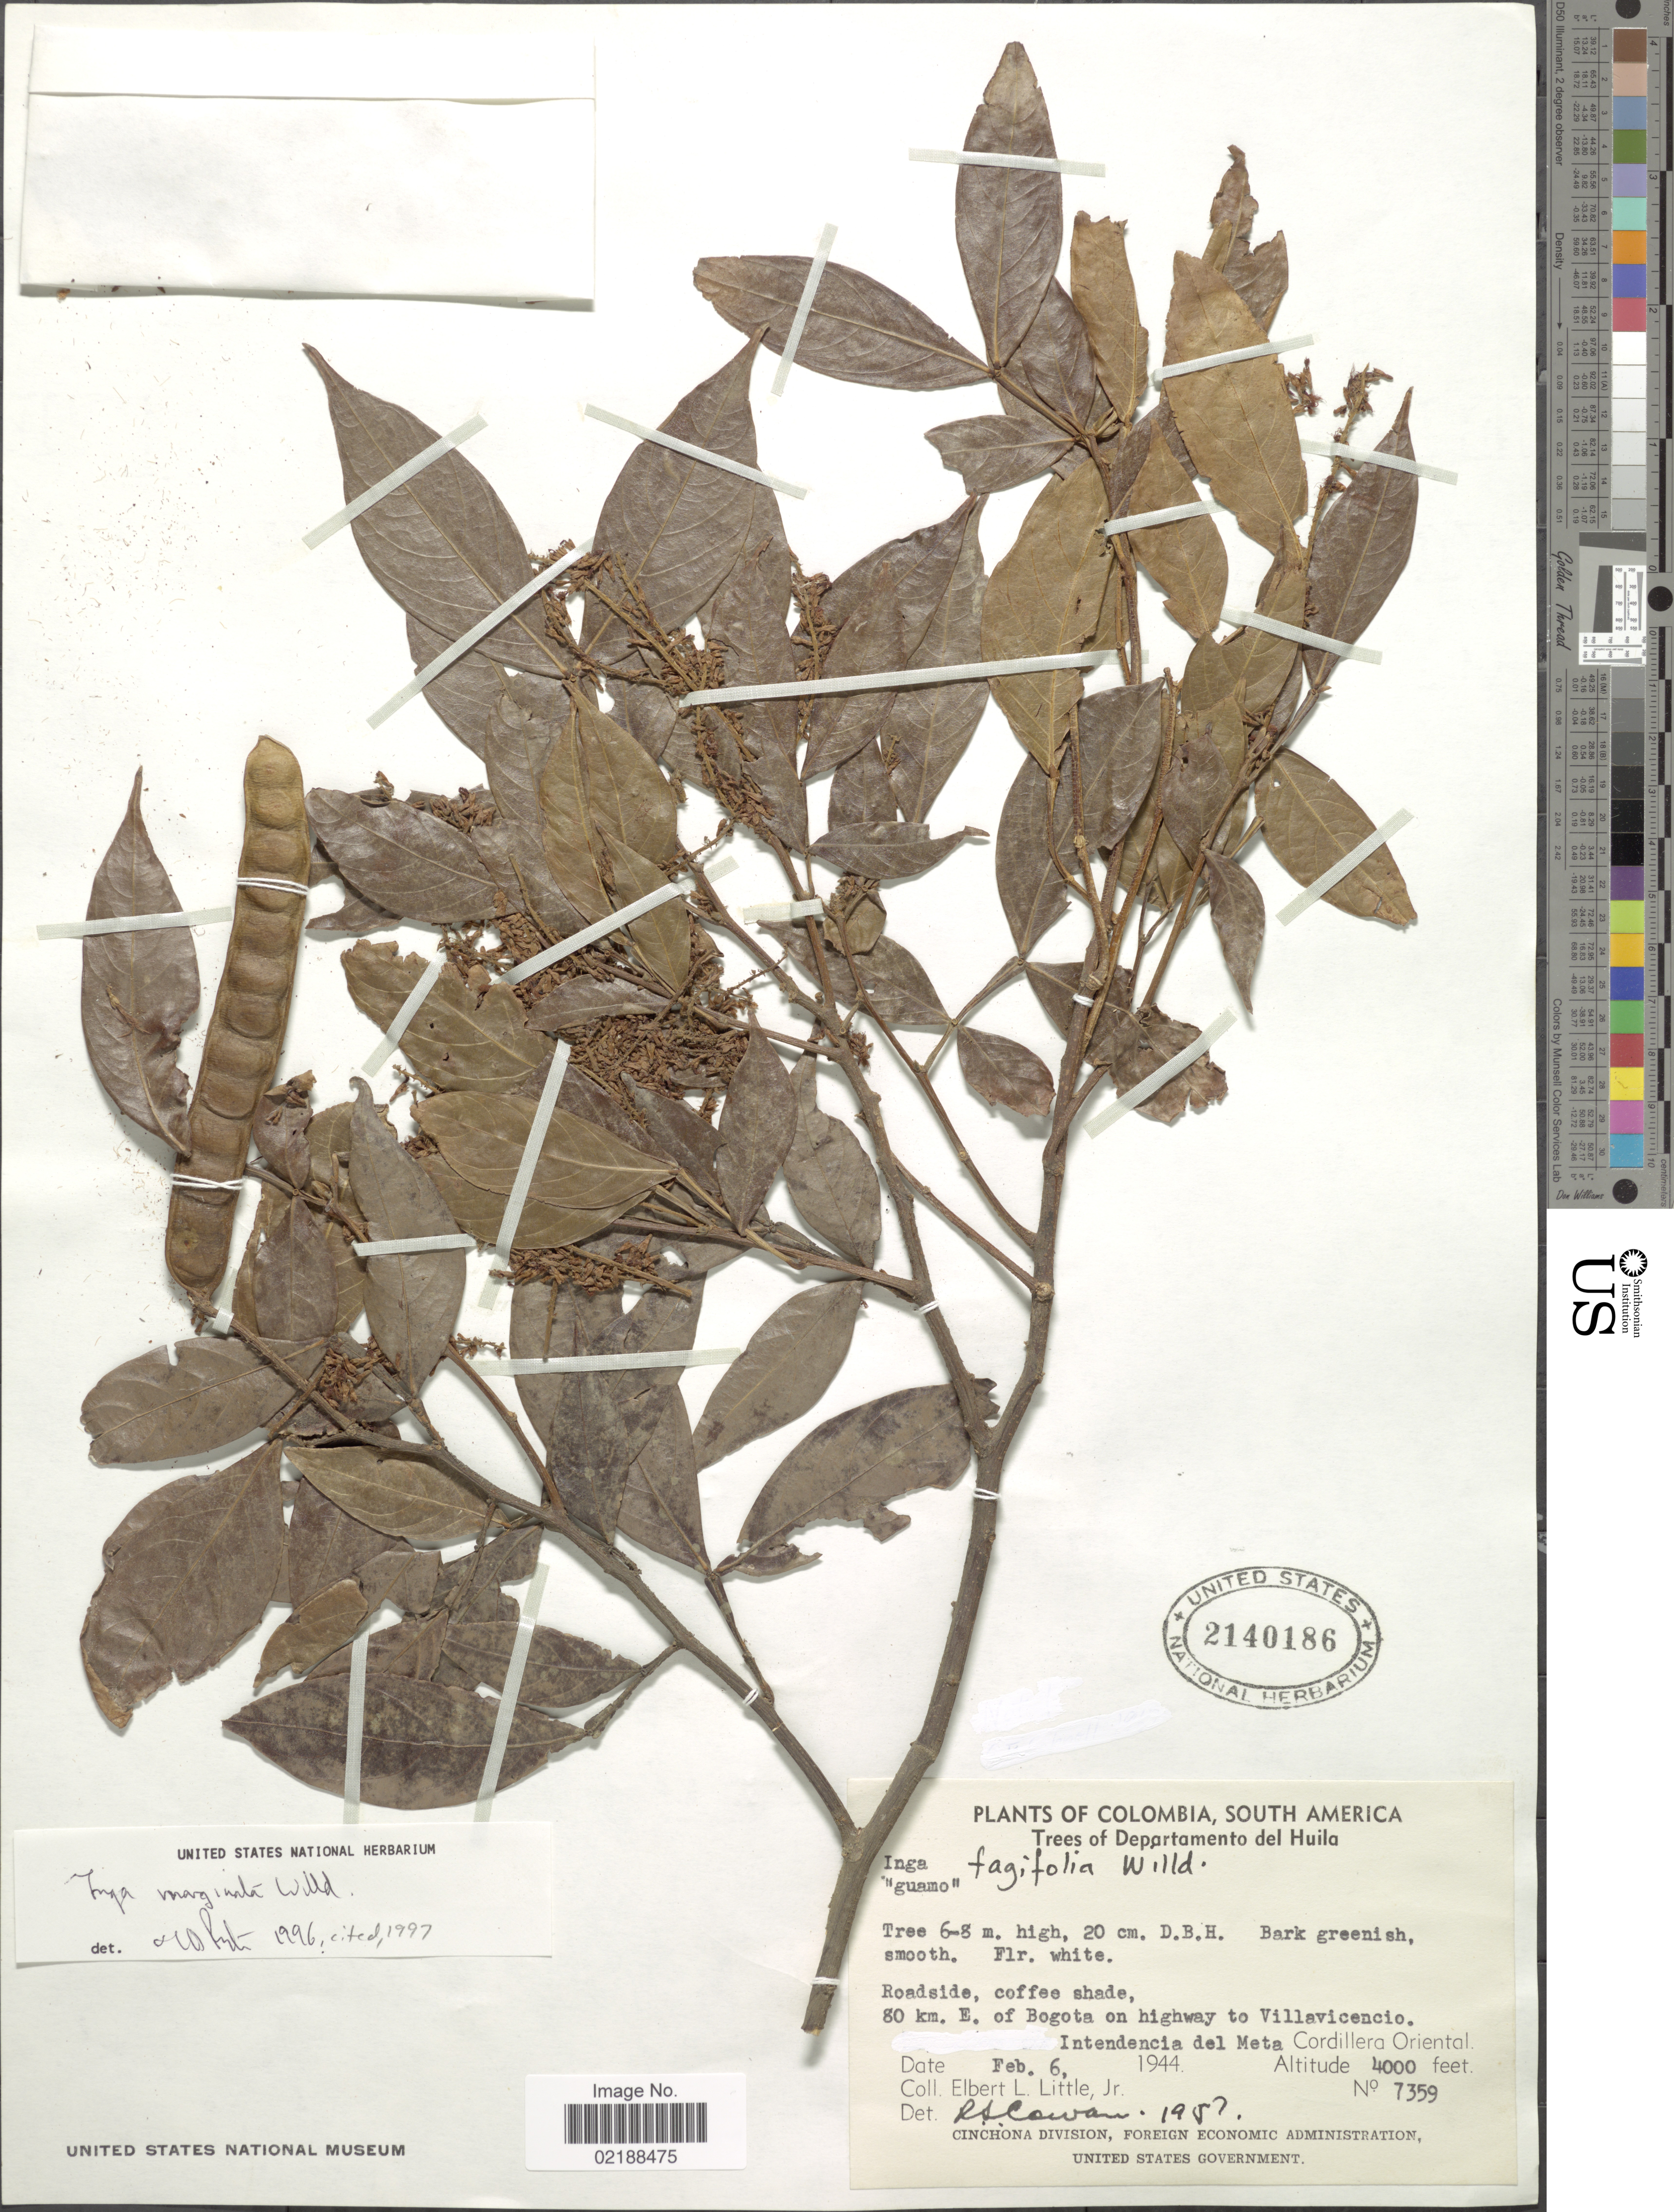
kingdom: Plantae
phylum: Tracheophyta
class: Magnoliopsida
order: Fabales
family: Fabaceae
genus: Inga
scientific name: Inga marginata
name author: Willd.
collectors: E. L. Little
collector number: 7359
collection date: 1944-02-06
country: Colombia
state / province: Meta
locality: Trees of Departamento de Huila, Roadside, coffe shade, 80 km E. of Bogota on highway to Villavicencio. Intendencia del Meta, Cordillera Oriental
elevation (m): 1219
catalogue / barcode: US 2140186